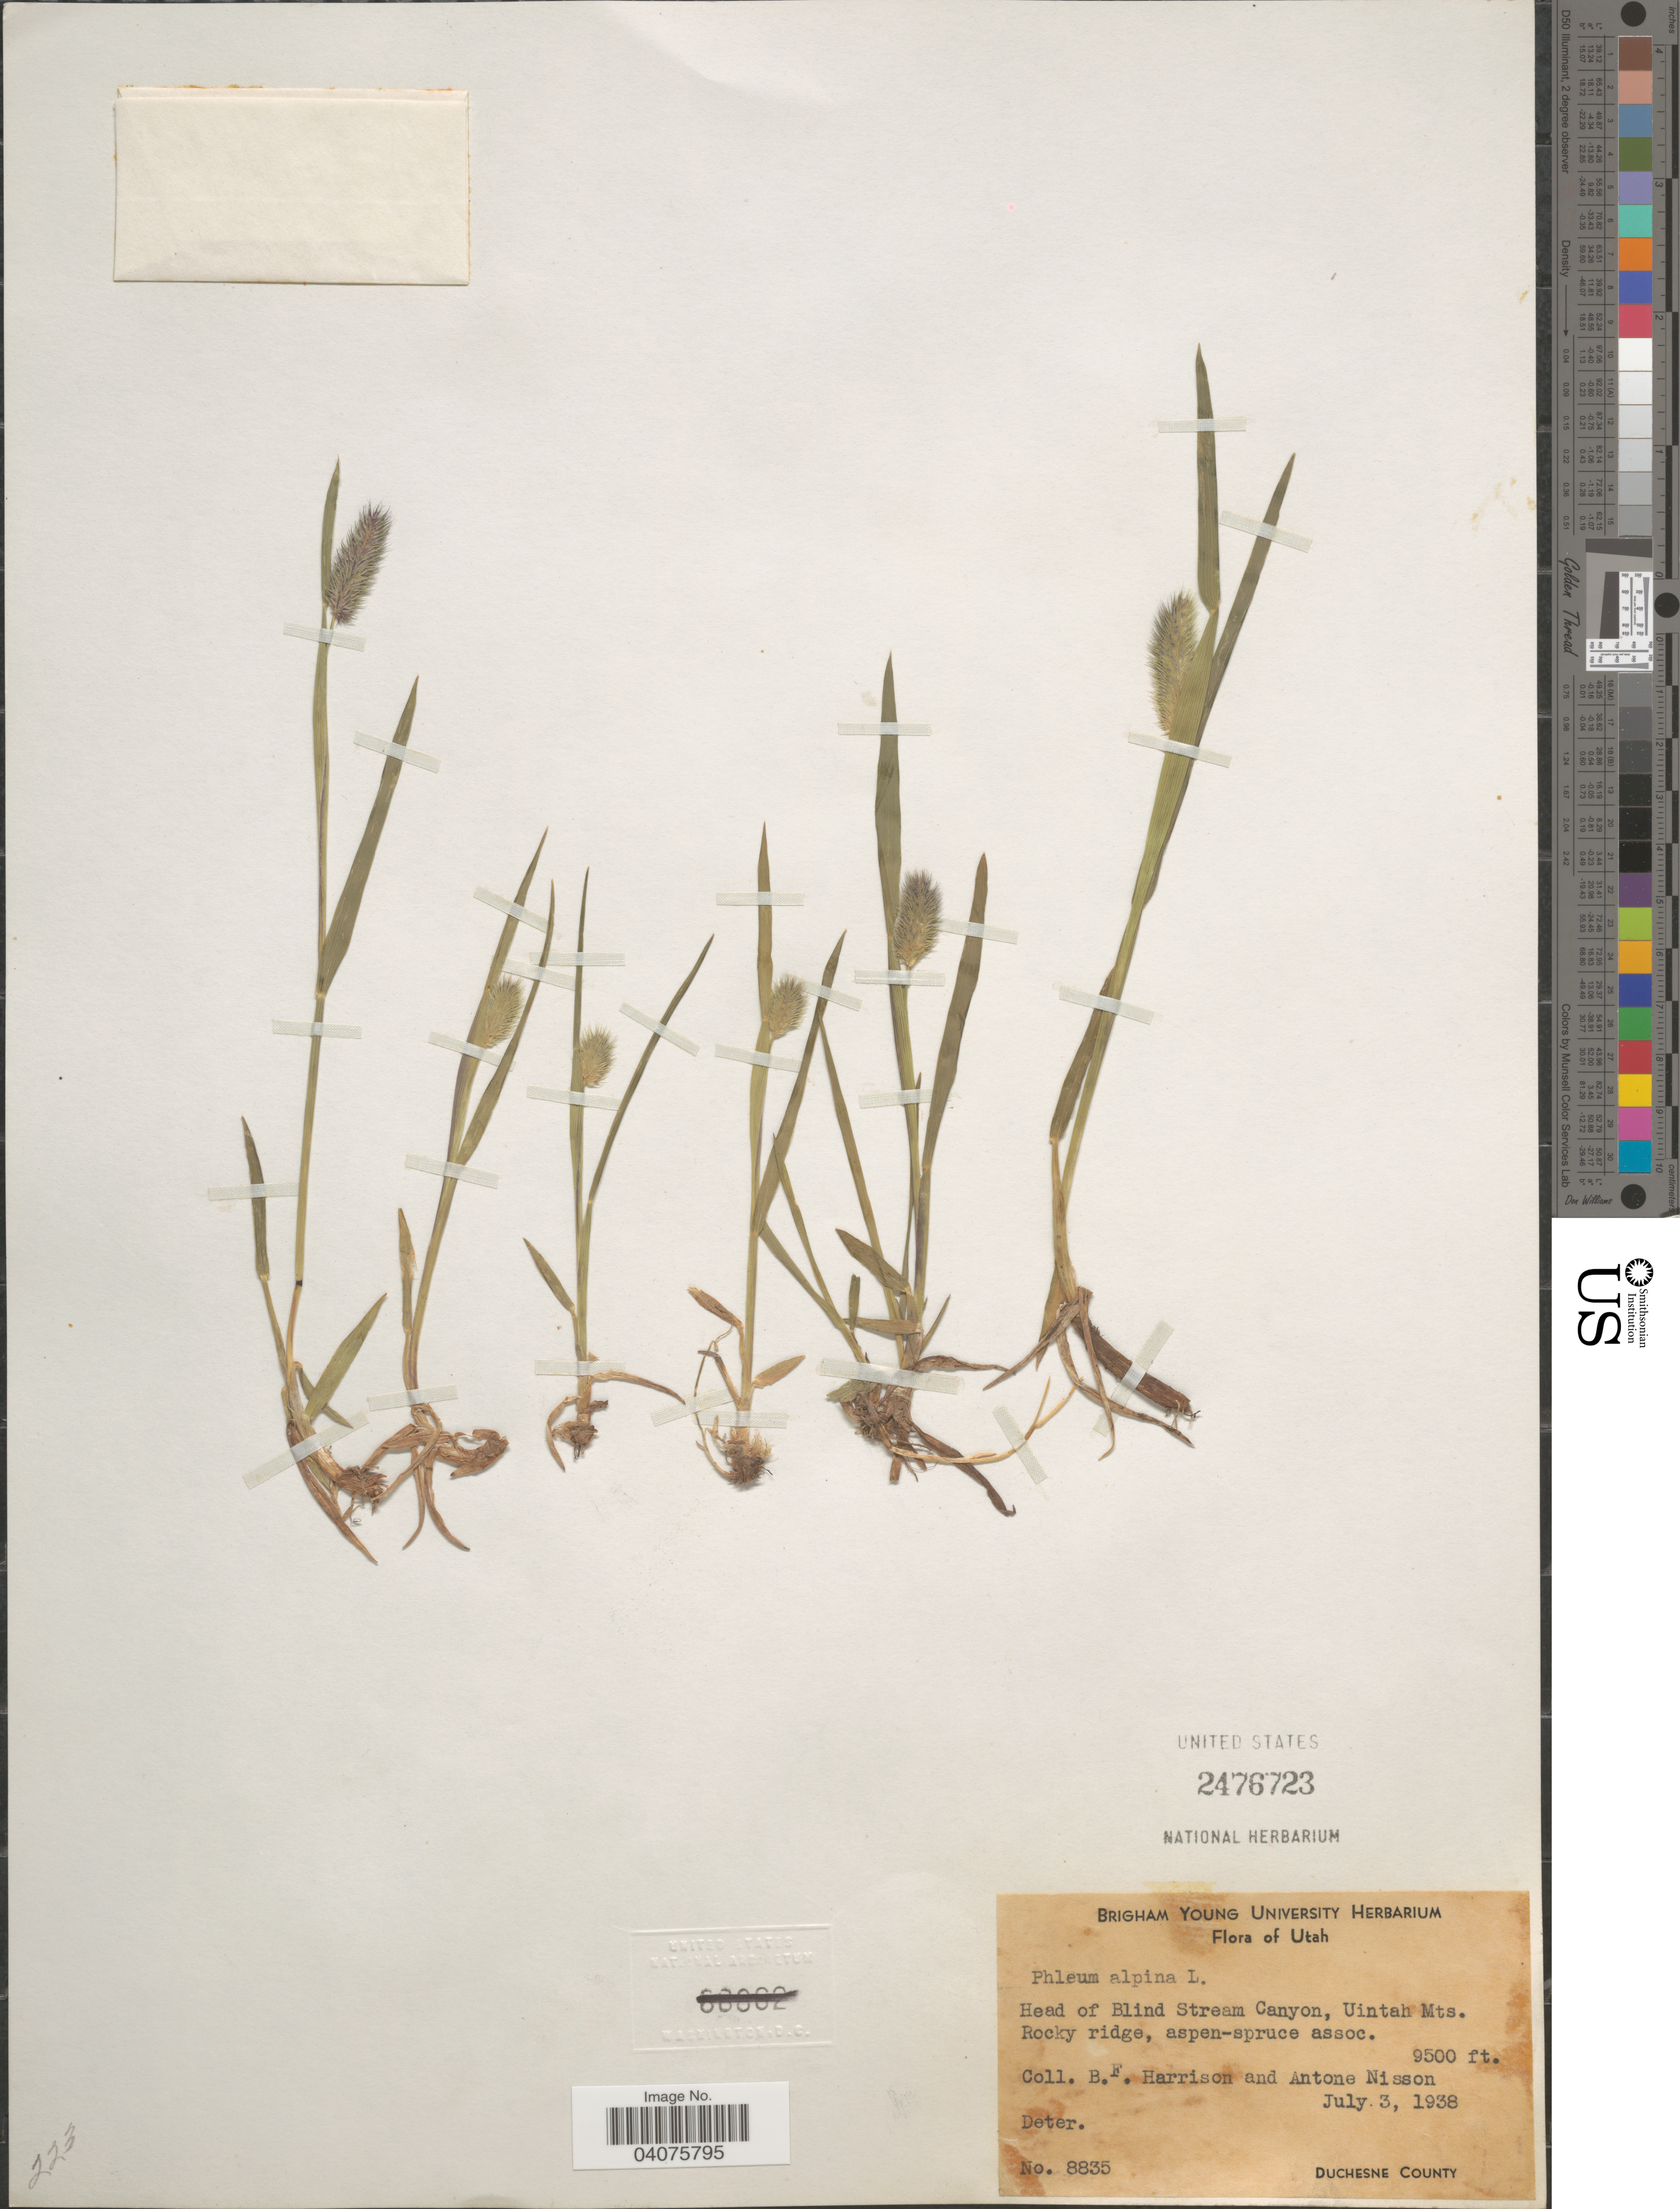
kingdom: Plantae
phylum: Tracheophyta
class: Liliopsida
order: Poales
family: Poaceae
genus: Phleum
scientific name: Phleum alpinum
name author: L.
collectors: B. F. Harrison & A. Nisson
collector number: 8835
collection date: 1938-07-03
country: United States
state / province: Utah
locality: Head of Blind Stream Canyon, Uintah Mts. Rocky ridge. Duchesne County.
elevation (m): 2896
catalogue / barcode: US 2476723